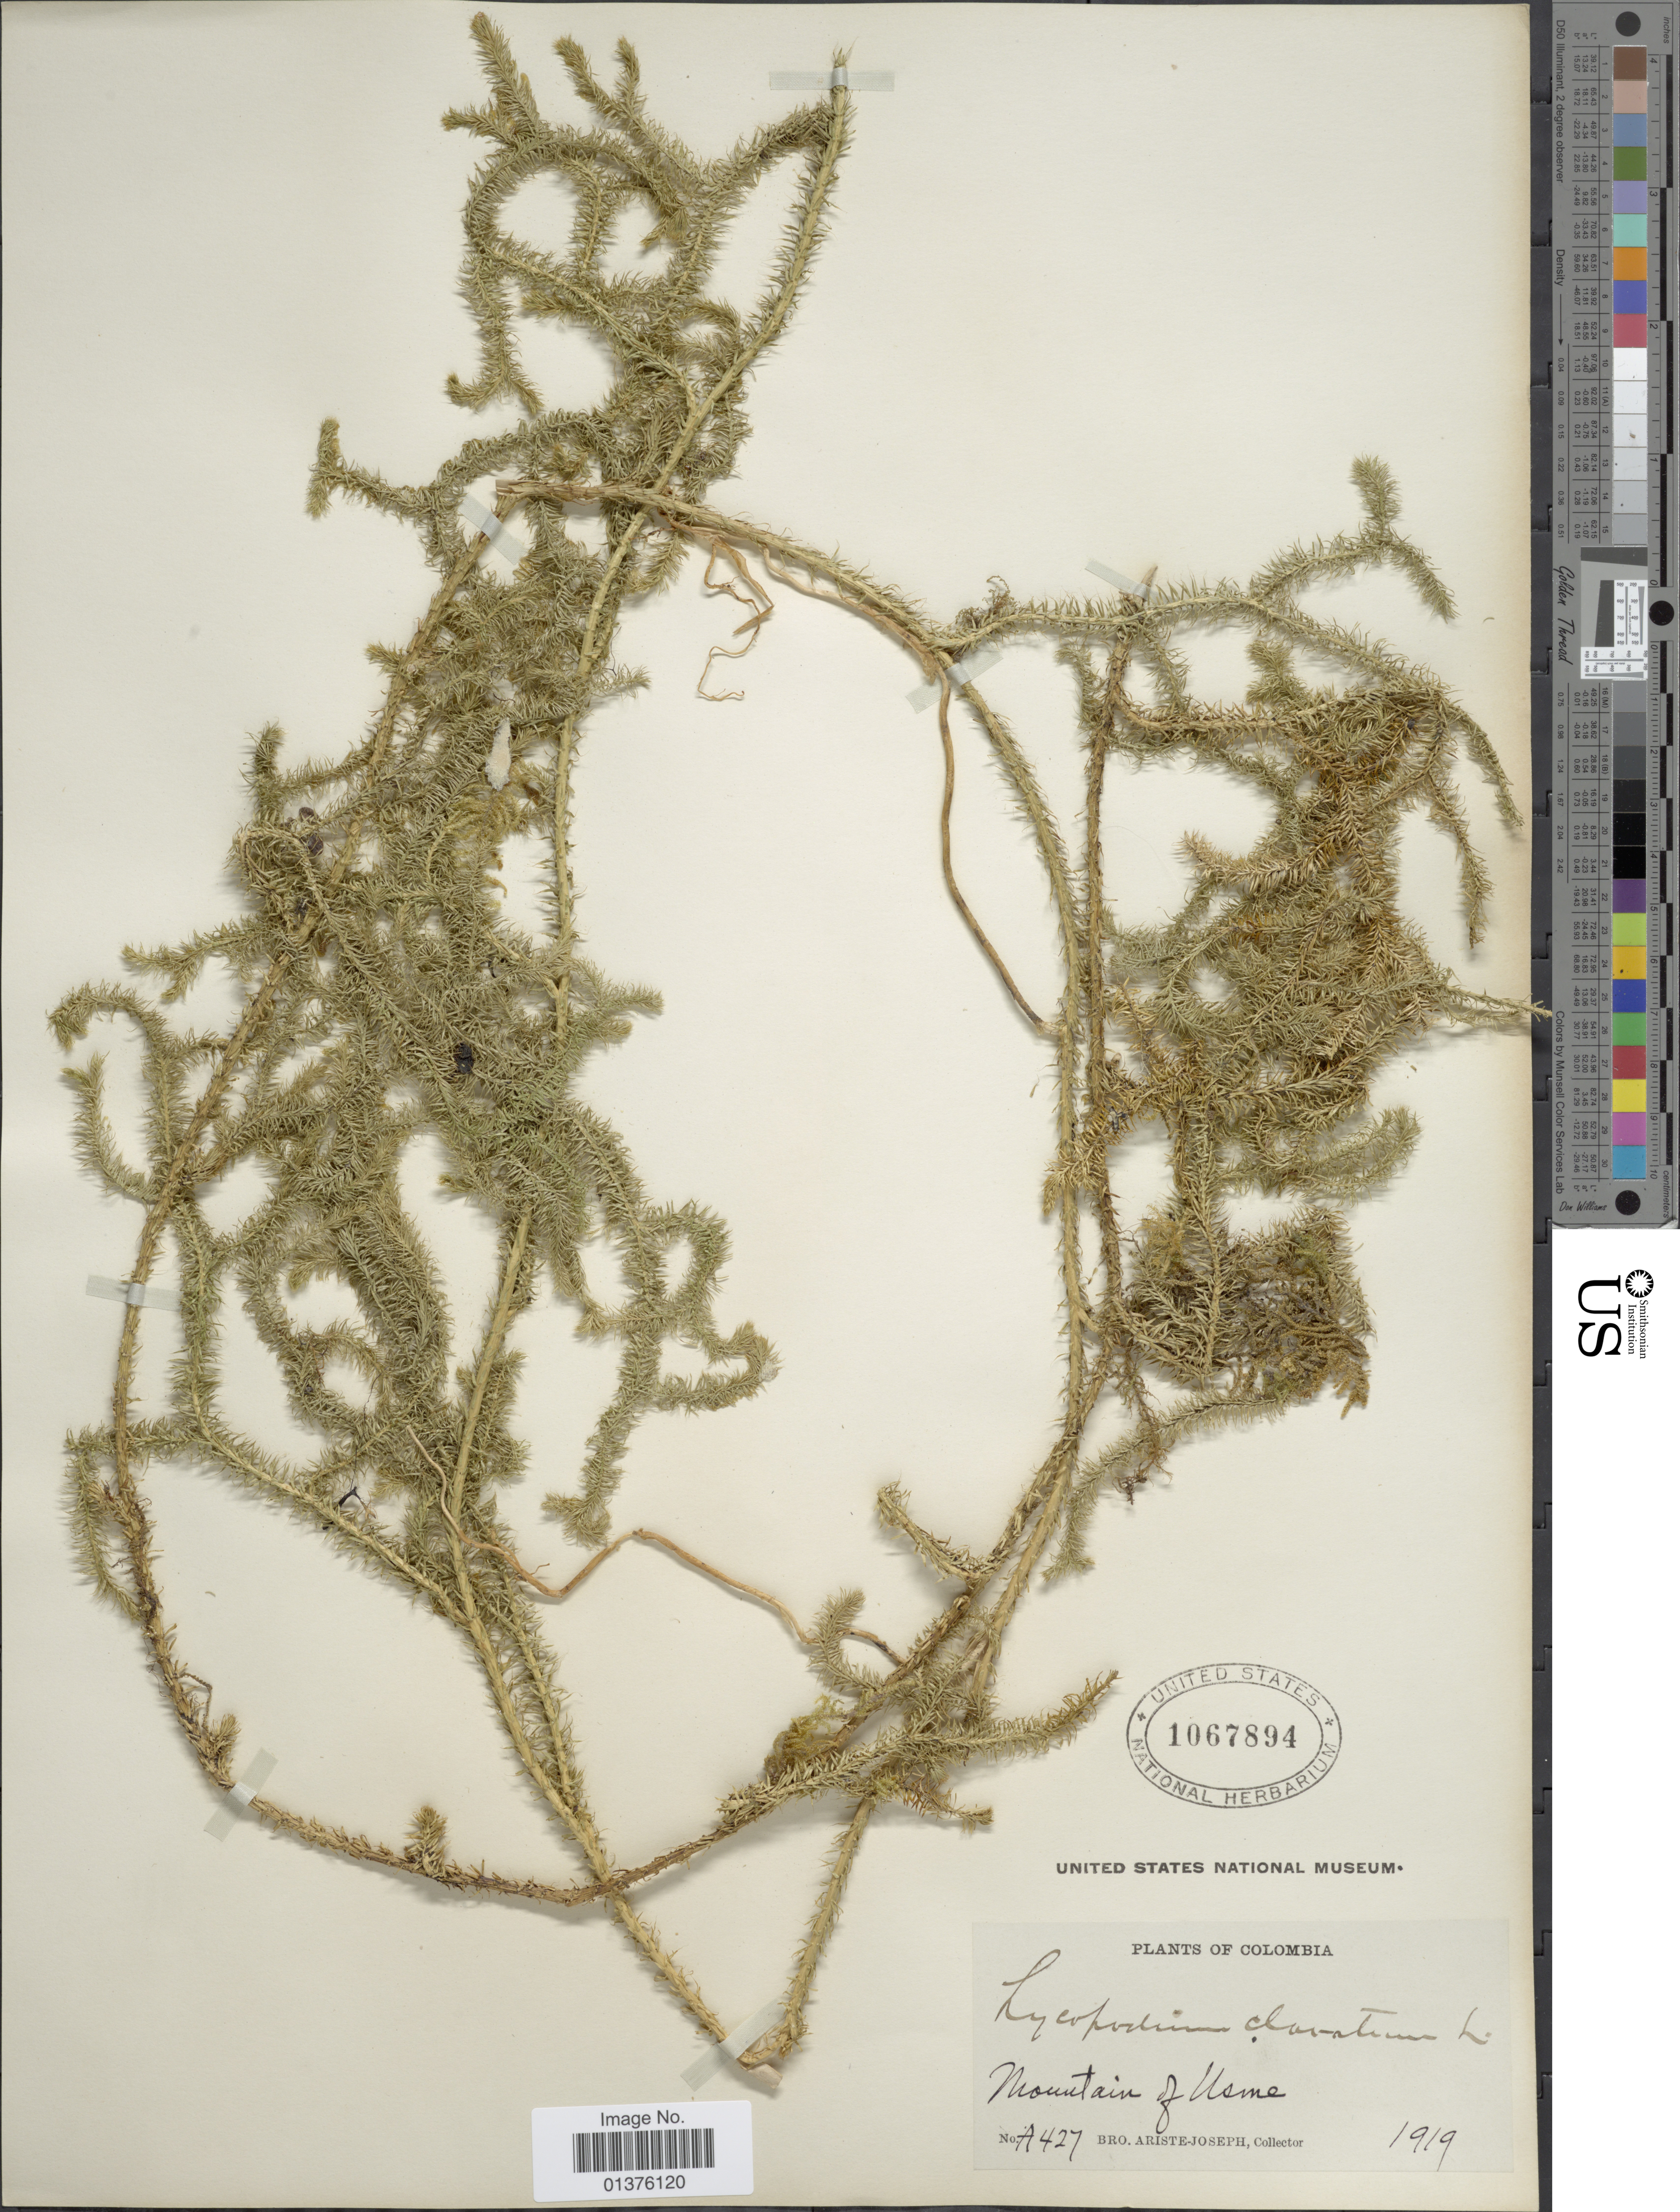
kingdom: Plantae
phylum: Tracheophyta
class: Lycopodiopsida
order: Lycopodiales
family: Lycopodiaceae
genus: Lycopodium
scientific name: Lycopodium clavatum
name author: L.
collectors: Bro. Ariste-Joseph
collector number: A427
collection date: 1919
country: Colombia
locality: Mountain of Usme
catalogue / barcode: US 1067894